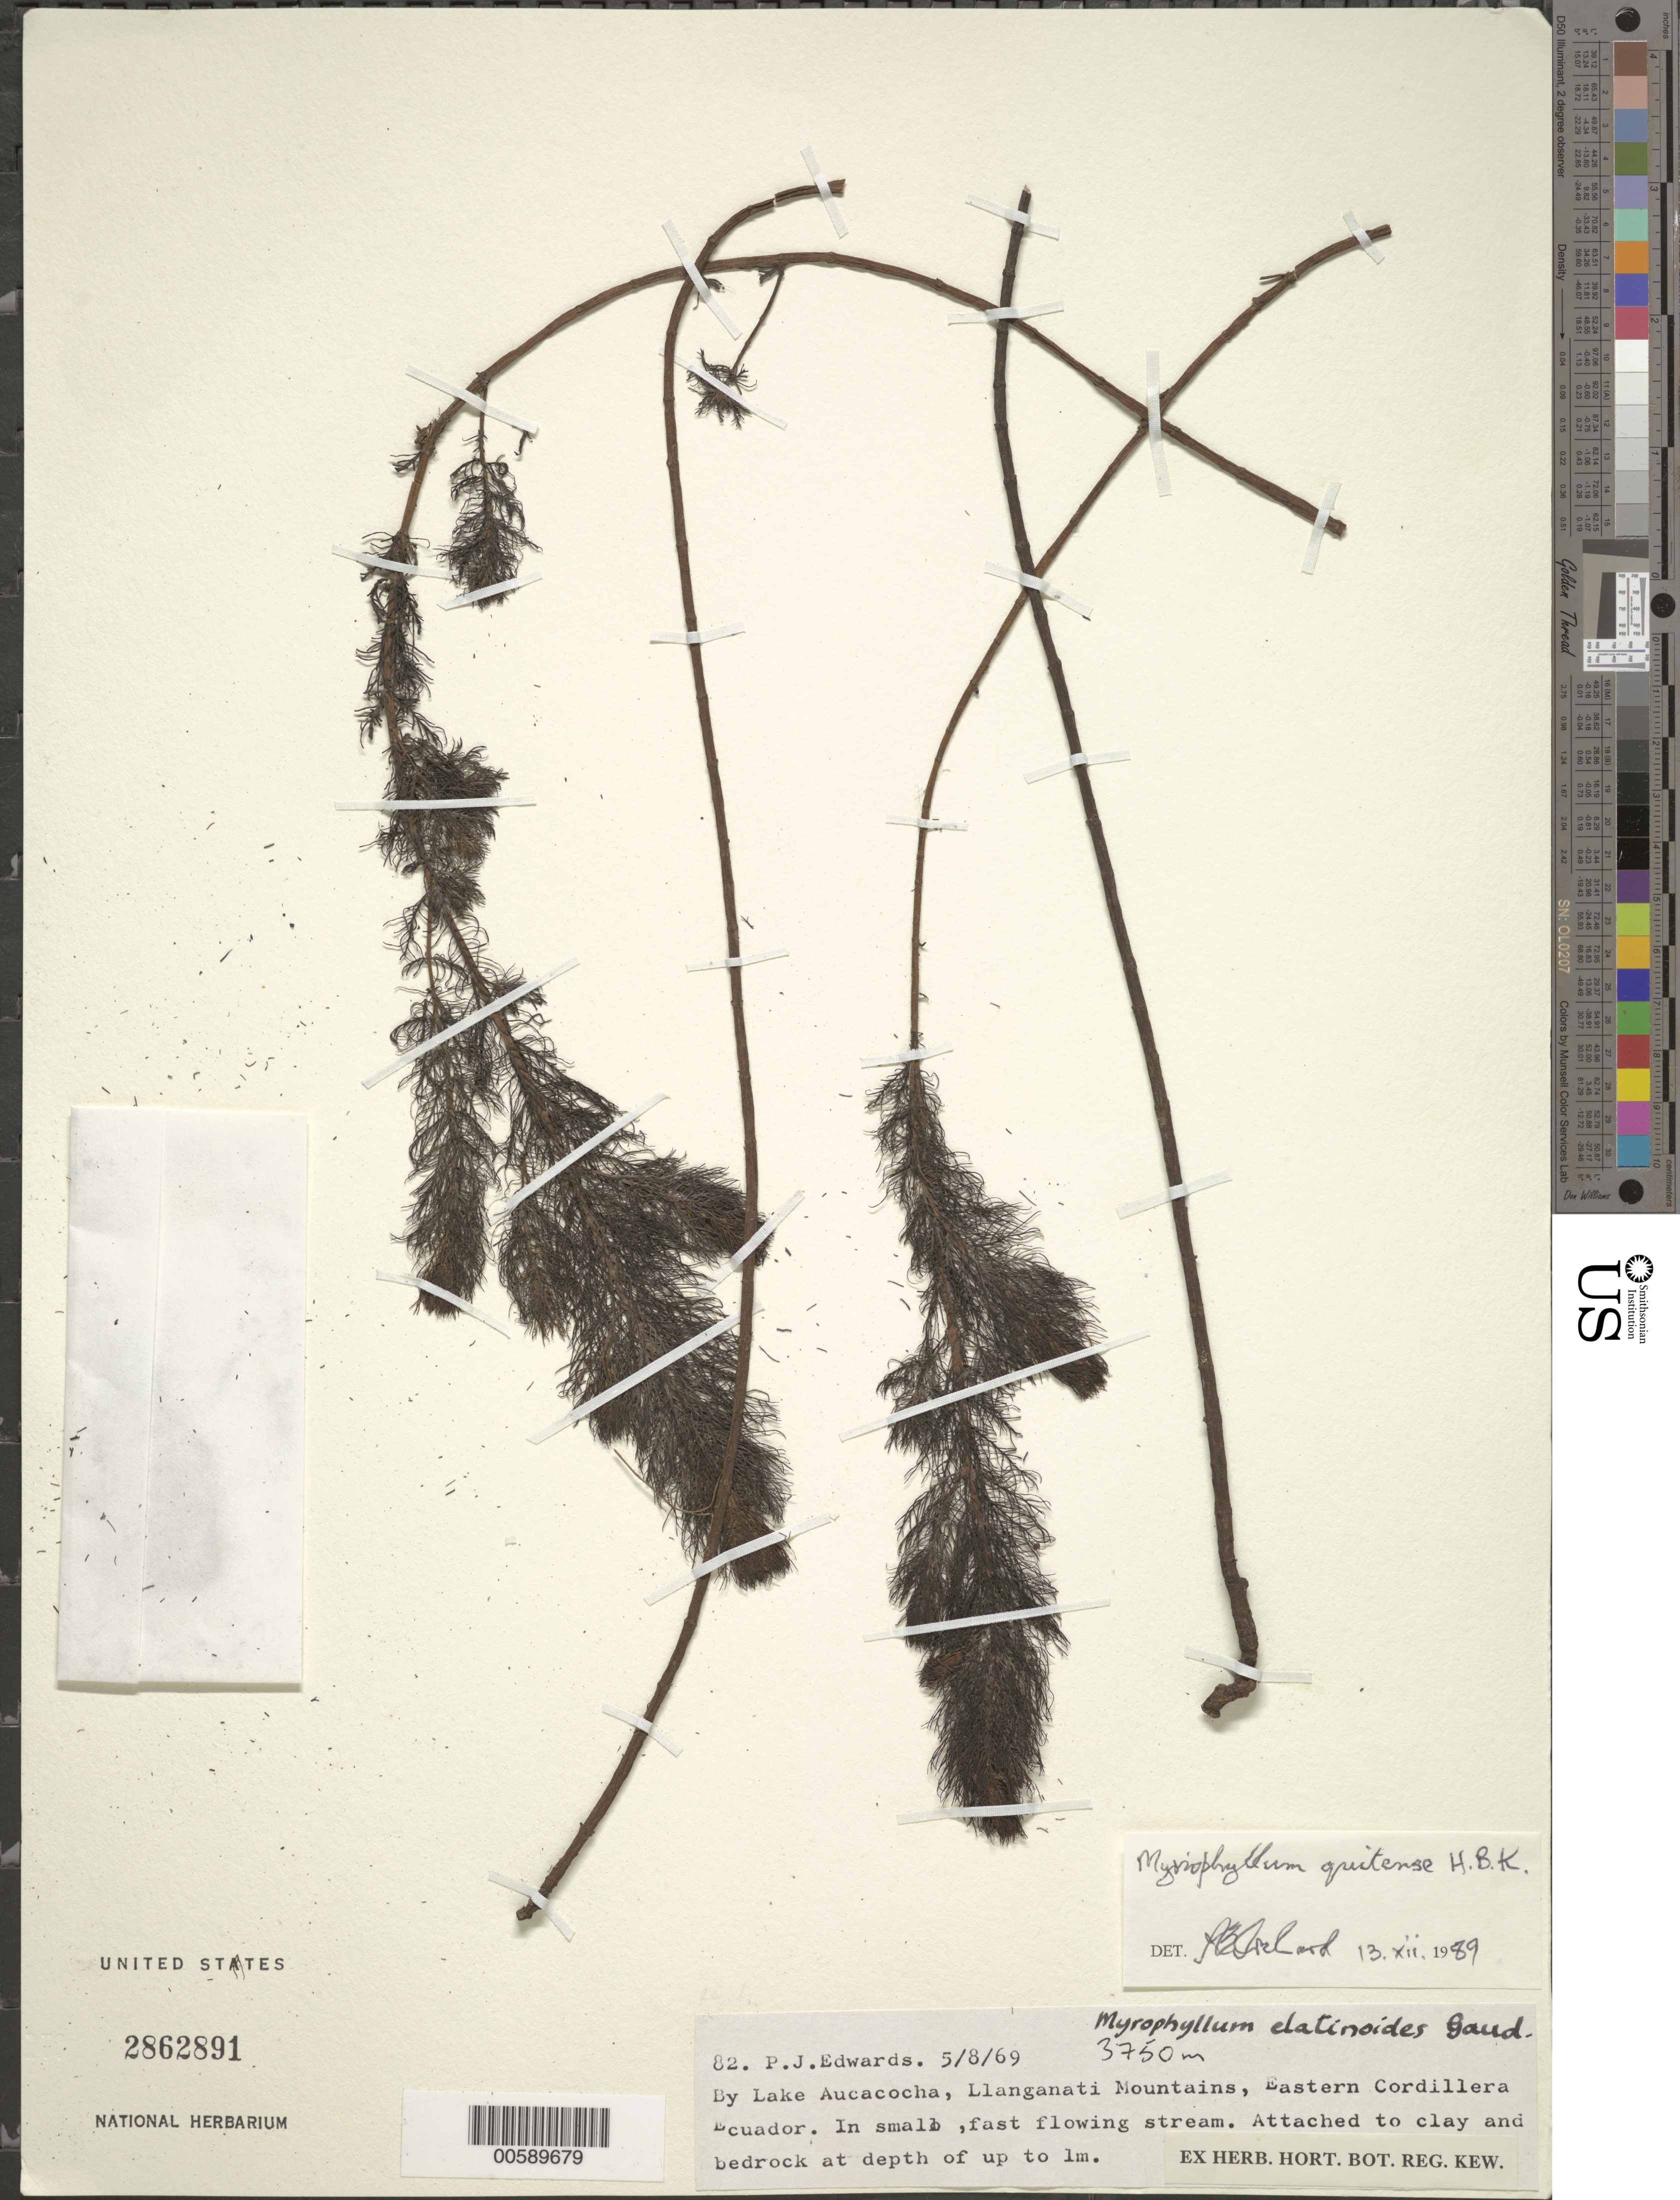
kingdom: Plantae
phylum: Tracheophyta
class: Magnoliopsida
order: Saxifragales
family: Haloragaceae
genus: Myriophyllum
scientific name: Myriophyllum quitense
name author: Kunth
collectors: P. Edwards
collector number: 82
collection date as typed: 05 Aug 1969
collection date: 1969-08-05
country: Ecuador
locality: Lake Aucacocha, Llanganati Mts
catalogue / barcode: US 2862891